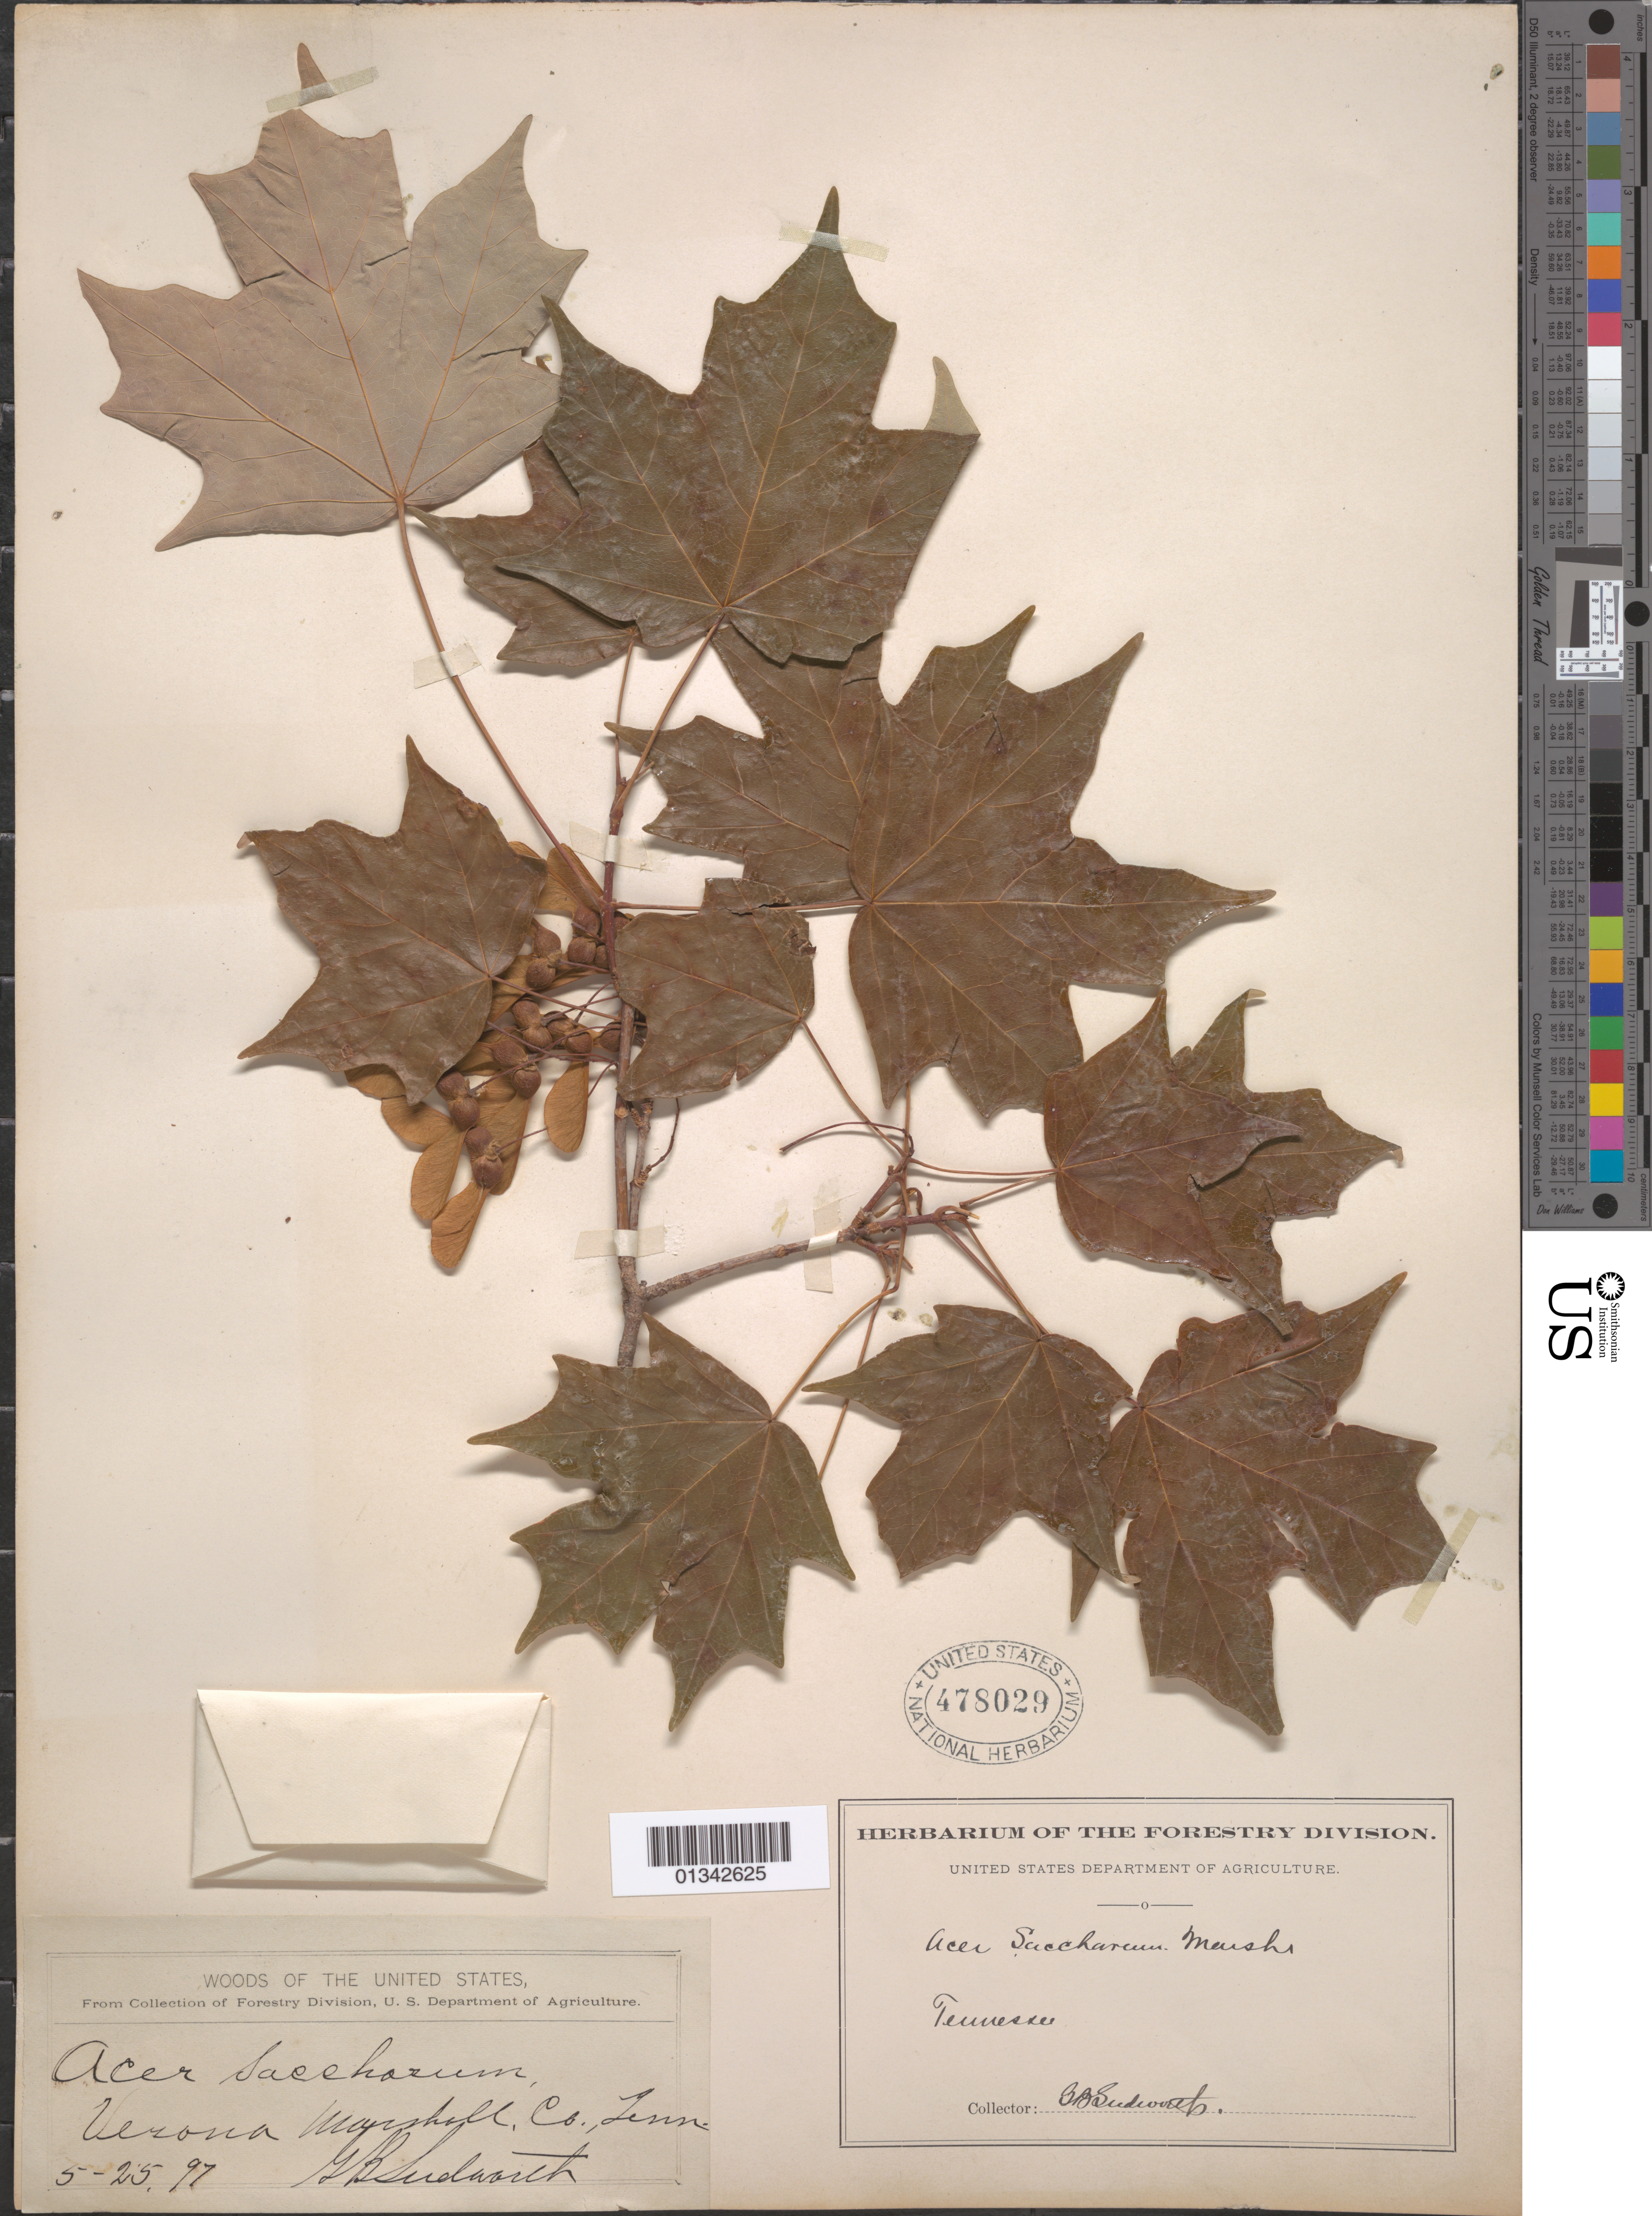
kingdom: Plantae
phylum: Tracheophyta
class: Magnoliopsida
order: Sapindales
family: Sapindaceae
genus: Acer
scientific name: Acer saccharum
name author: Marshall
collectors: G. B. Sudworth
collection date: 1897-05-25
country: United States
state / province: Tennessee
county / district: Marshall County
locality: Marshall County, Verona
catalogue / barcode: US 478029